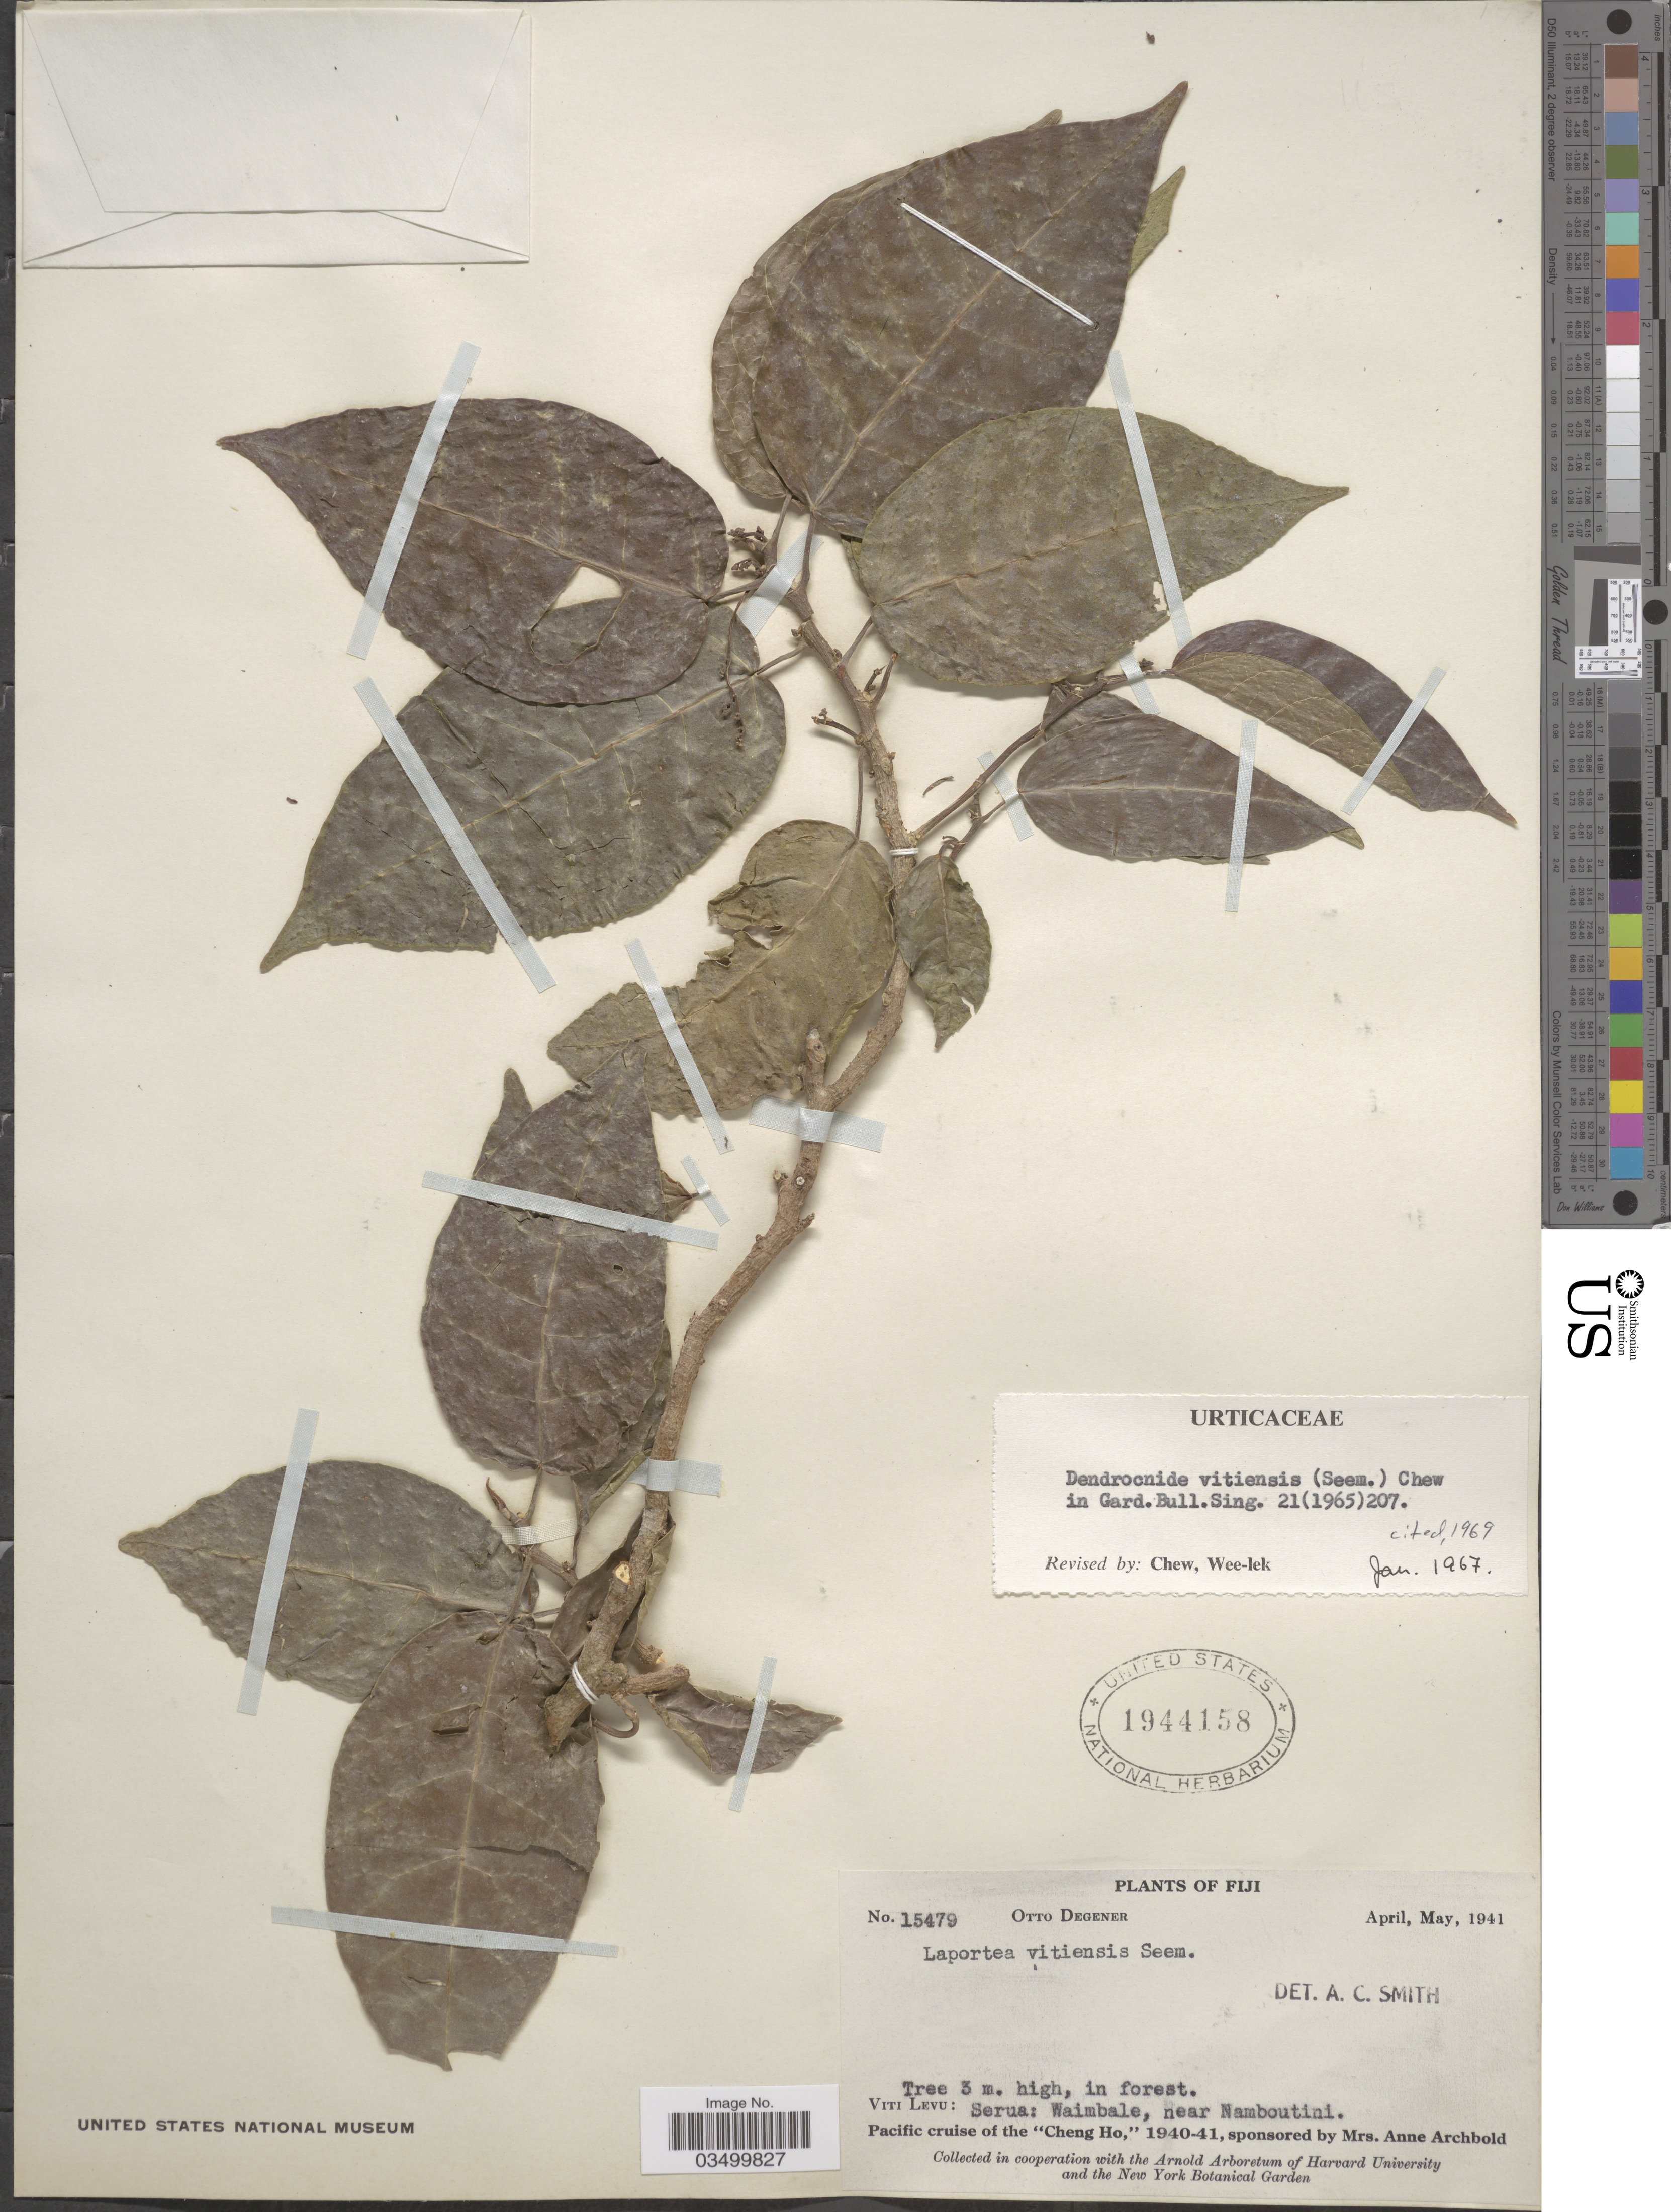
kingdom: Plantae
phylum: Tracheophyta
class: Magnoliopsida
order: Rosales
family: Urticaceae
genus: Dendrocnide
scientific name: Dendrocnide vitiensis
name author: (Seem.) Chew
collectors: O. Degener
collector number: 15479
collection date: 1941-04/1941-05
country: Fiji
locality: Viti Levu: Serua: Waimbale, near Namboutini.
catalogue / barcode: US 1944158